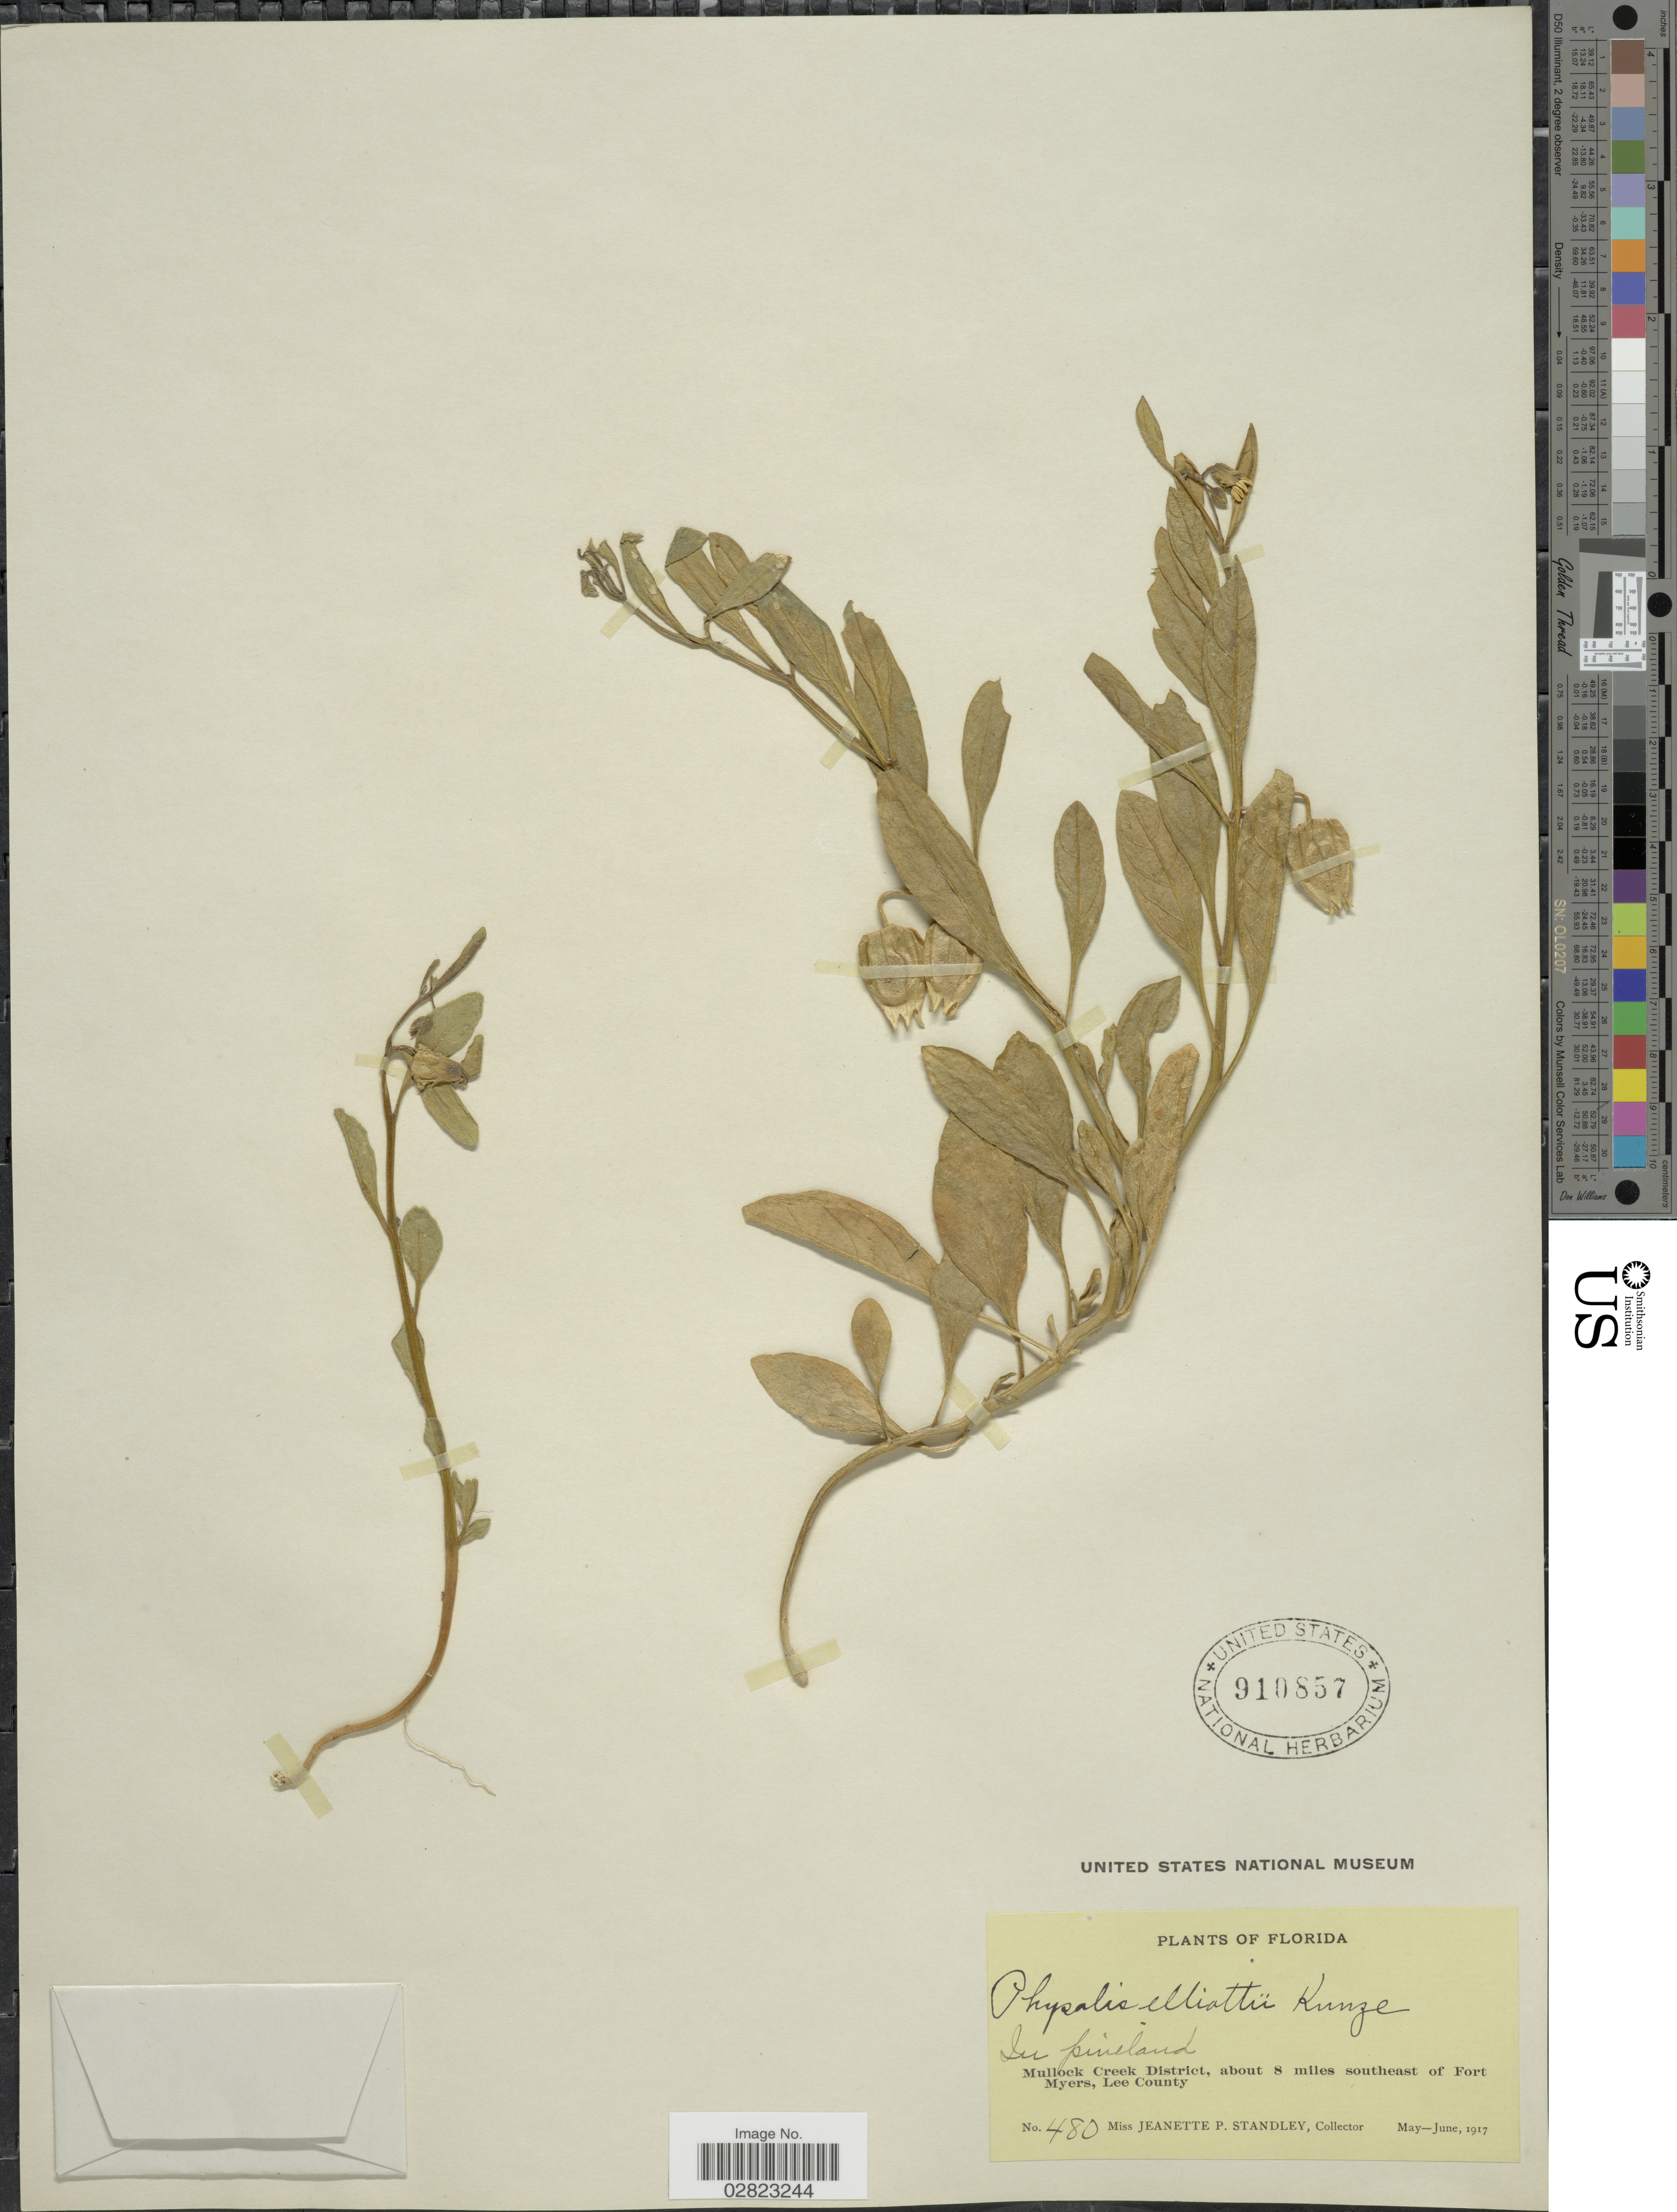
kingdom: Plantae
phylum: Tracheophyta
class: Magnoliopsida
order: Solanales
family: Solanaceae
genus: Physalis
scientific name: Physalis elliottii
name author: Kunze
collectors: J. P. Standley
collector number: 480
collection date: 1917-05/1917-06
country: United States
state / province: Florida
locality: In pineland. Mullock Creek District, about 8 miles southeast of Fort Myers, Lee County.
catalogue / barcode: US 910857